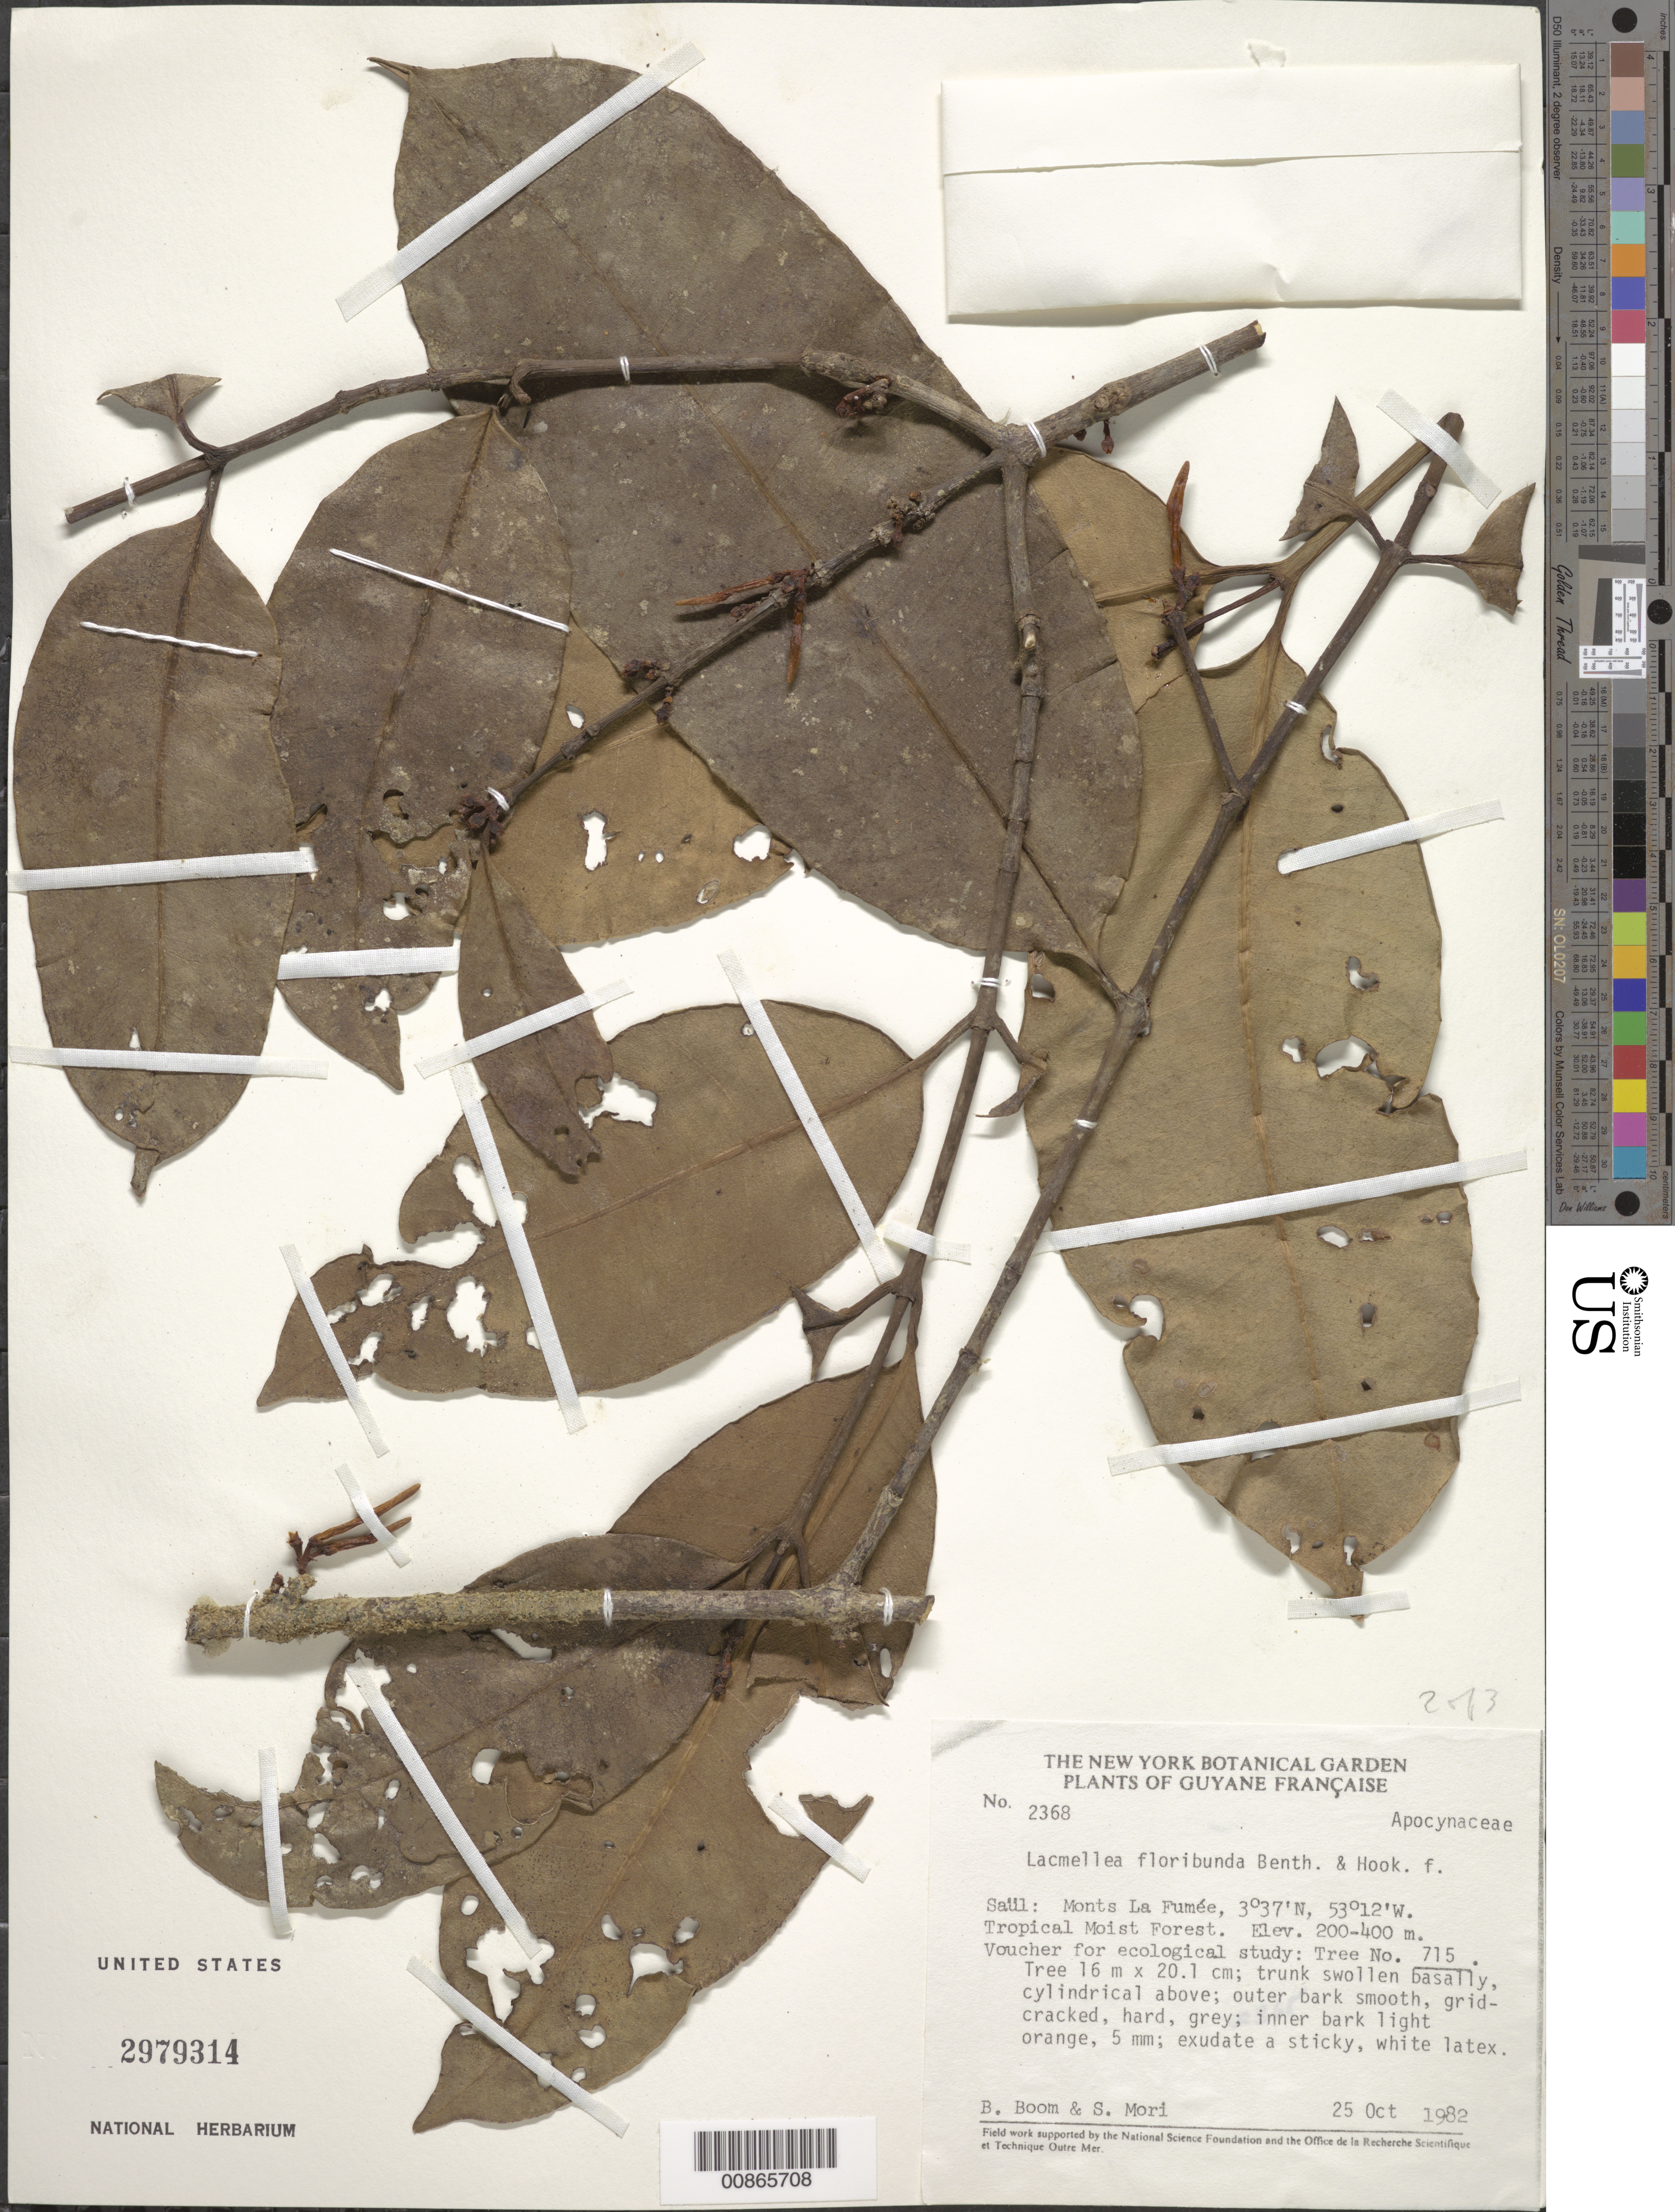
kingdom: Plantae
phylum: Tracheophyta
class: Magnoliopsida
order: Gentianales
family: Apocynaceae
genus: Lacmellea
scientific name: Lacmellea floribunda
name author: (Poepp.) Benth. & Hook. f.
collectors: B. M. Boom & S. Mori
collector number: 2368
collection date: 1982-10-25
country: French Guiana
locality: Guyane Française. Saül: Monts La Fumée.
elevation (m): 200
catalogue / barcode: US 2979314